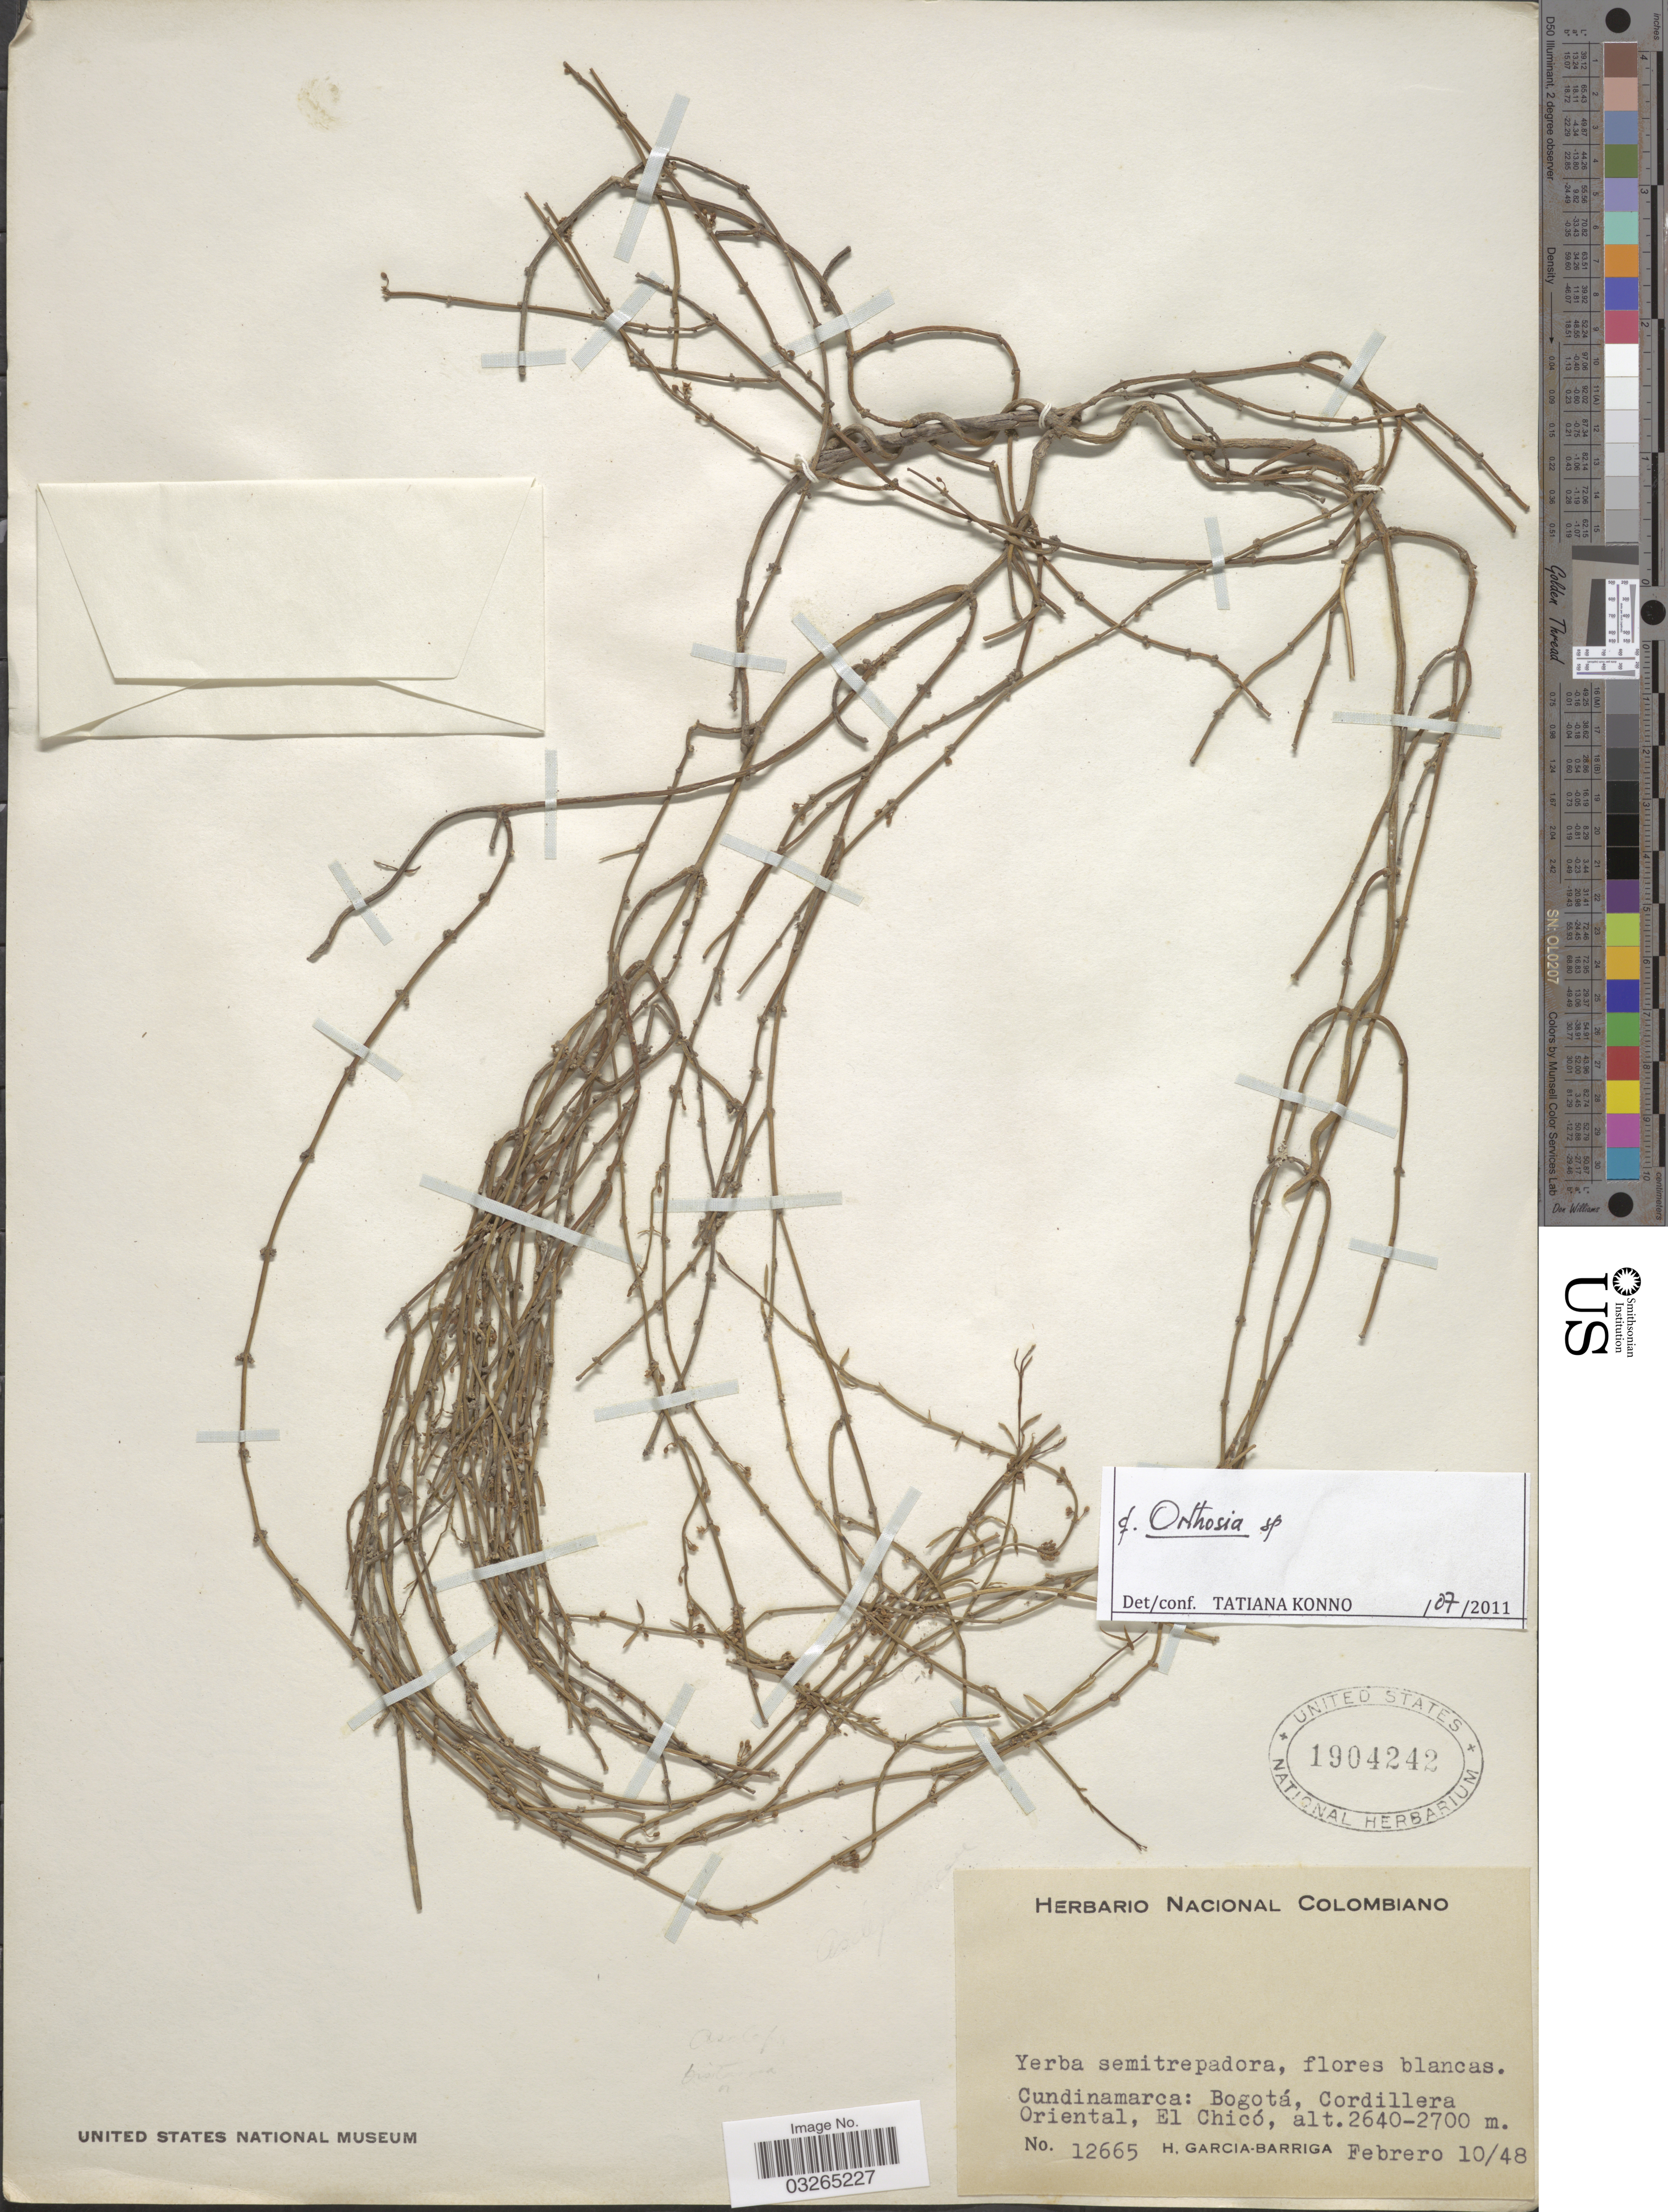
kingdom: Plantae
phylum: Tracheophyta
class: Magnoliopsida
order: Gentianales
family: Apocynaceae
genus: Orthosia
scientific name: Orthosia stenophylla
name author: Schltr.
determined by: Liede-Schumann, Sigrid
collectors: H. García Barriga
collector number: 12665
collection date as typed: Transcribed d/m/y: 10/2/48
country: Colombia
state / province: Cundinamarca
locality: Bogotá, Cordillera Oriental, El Chicó.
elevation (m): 2640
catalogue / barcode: US 1904242